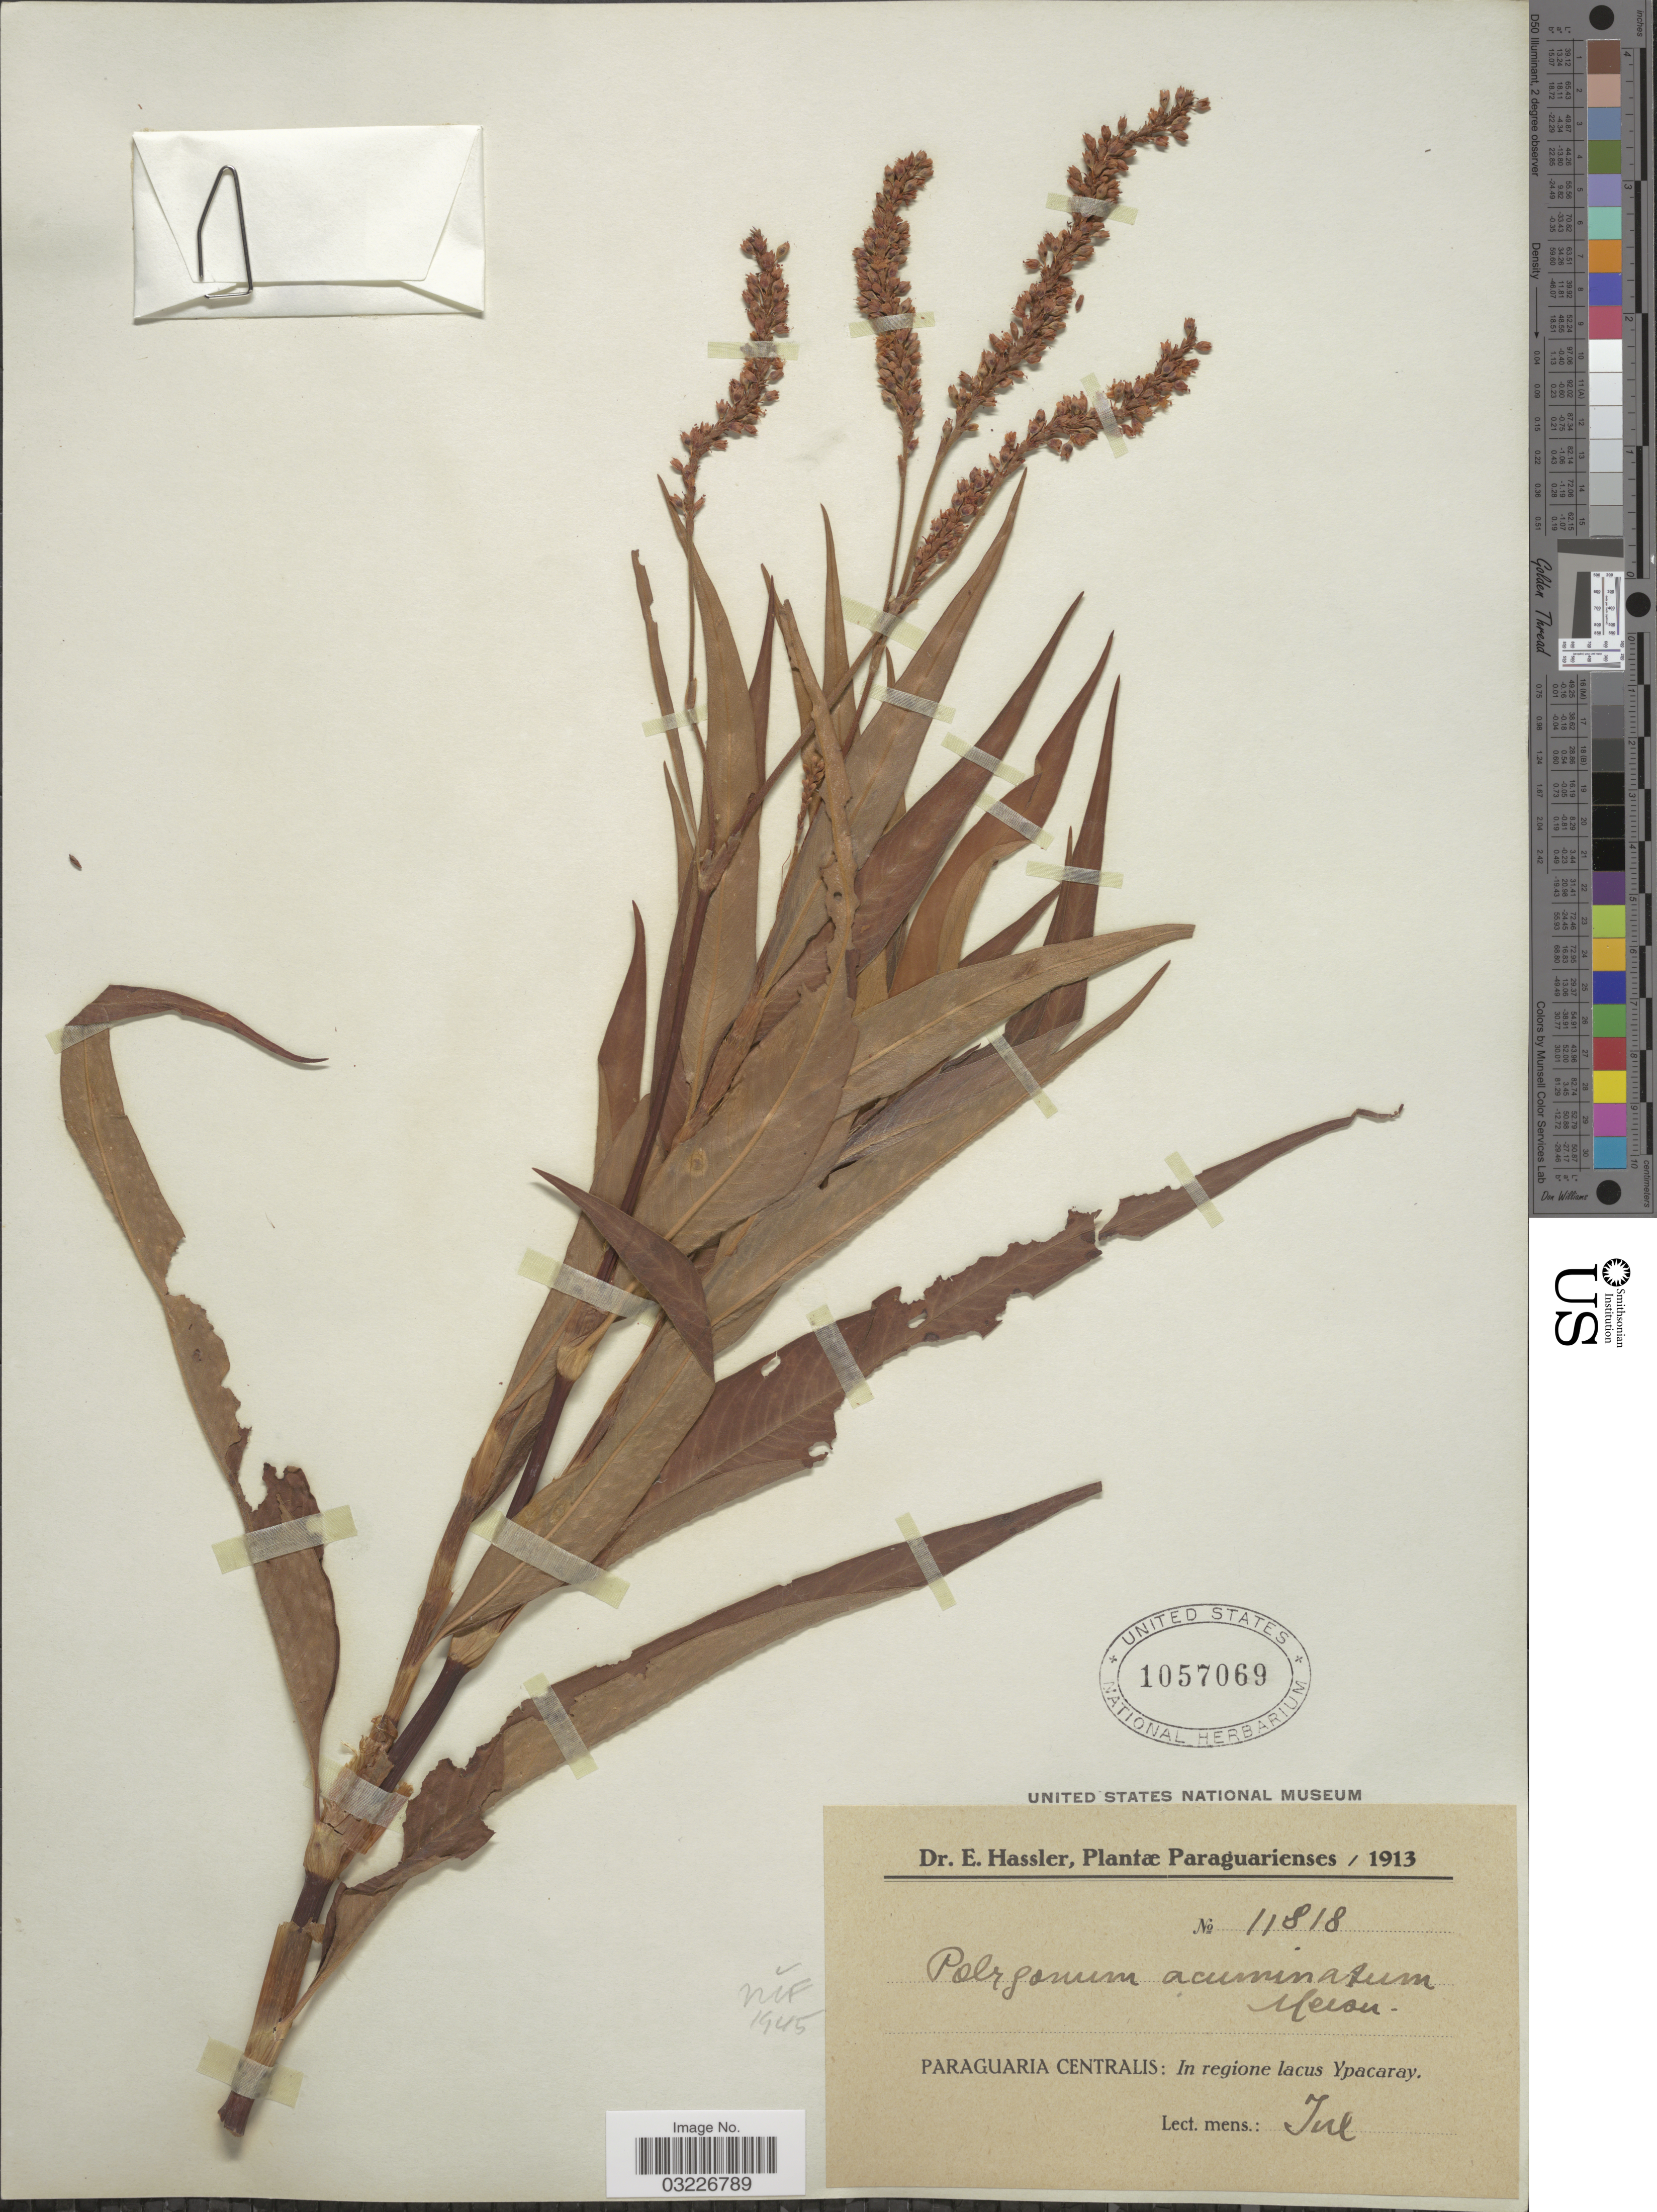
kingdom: Plantae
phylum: Tracheophyta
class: Magnoliopsida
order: Caryophyllales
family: Polygonaceae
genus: Polygonum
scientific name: Polygonum acuminatum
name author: Kunth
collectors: E. Hassler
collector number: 11818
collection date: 1913-07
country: Paraguay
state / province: Paraguari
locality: Paraguaria Centralis: In regione lacus Ypacaray.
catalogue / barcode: US 1057069